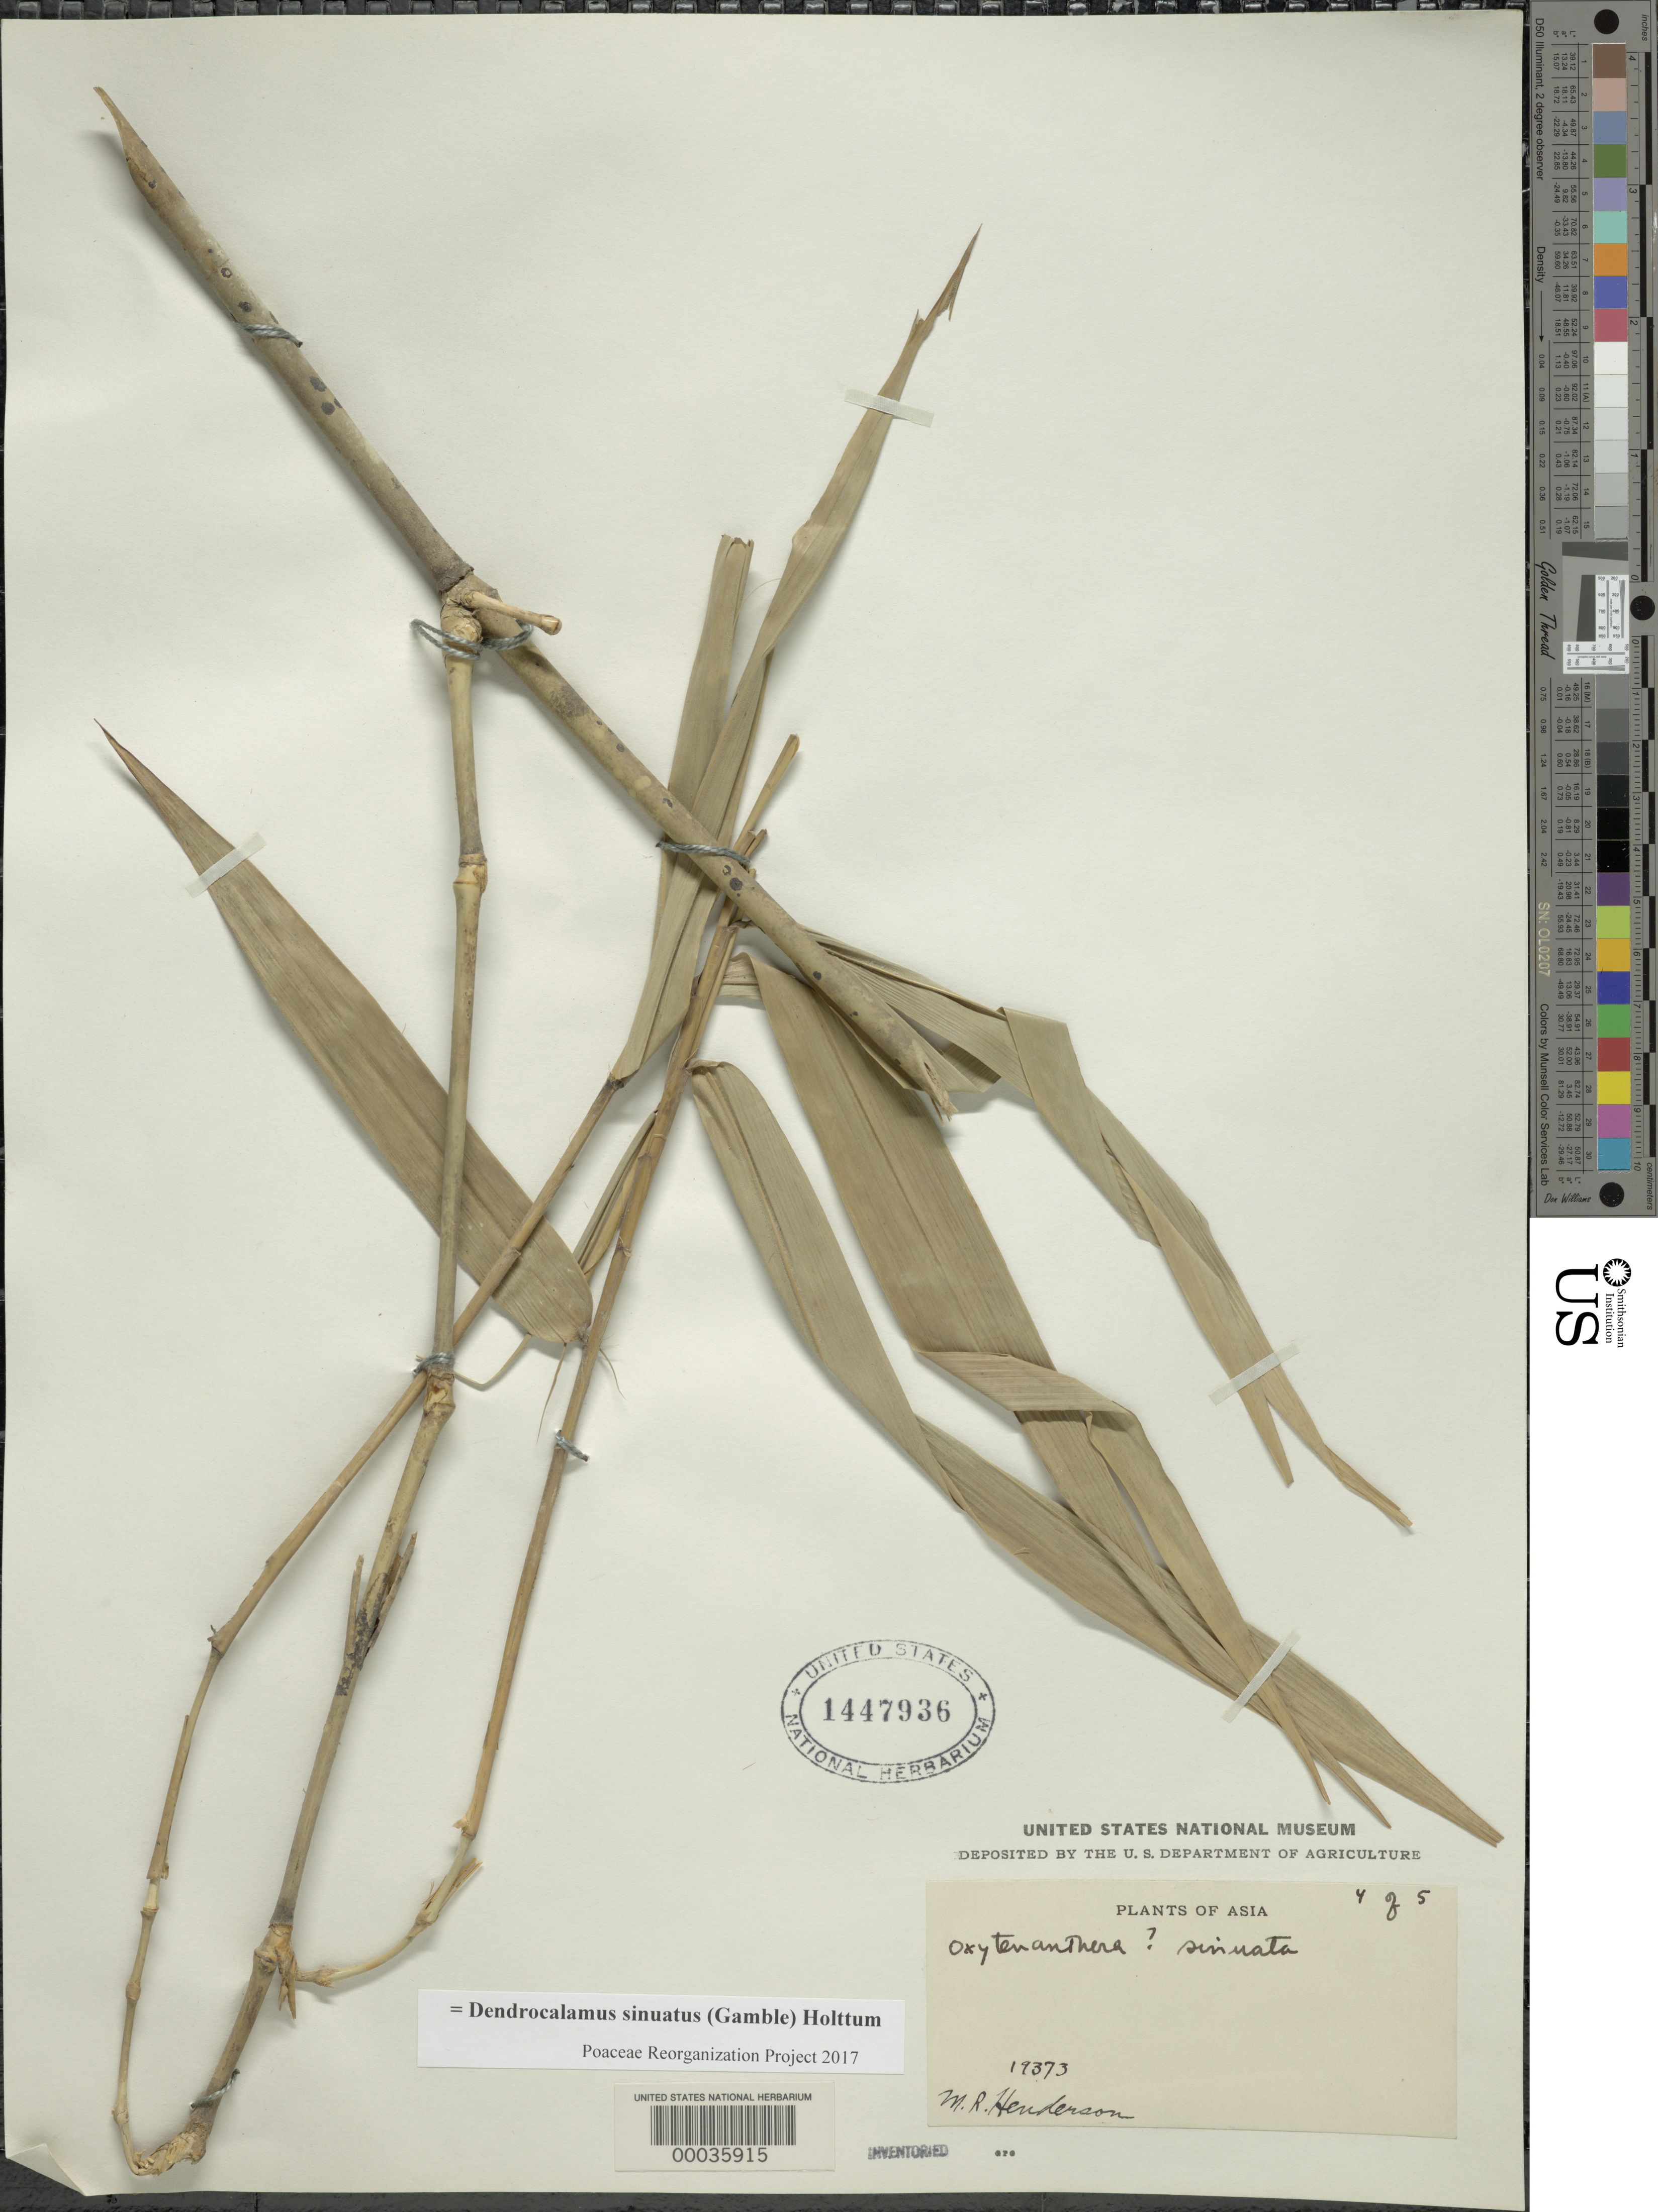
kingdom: Plantae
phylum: Tracheophyta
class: Liliopsida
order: Poales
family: Poaceae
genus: Dendrocalamus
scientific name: Dendrocalamus sinuatus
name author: (Gamble) Holttum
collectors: M. Henderson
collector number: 19373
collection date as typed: Oct 1927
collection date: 1927-10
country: Malaysia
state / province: Pahang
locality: Sungei chelia, chegar perah pahang. [sungei chelia = sungai chelai?] [Malay Peninsula]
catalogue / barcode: US 1447936